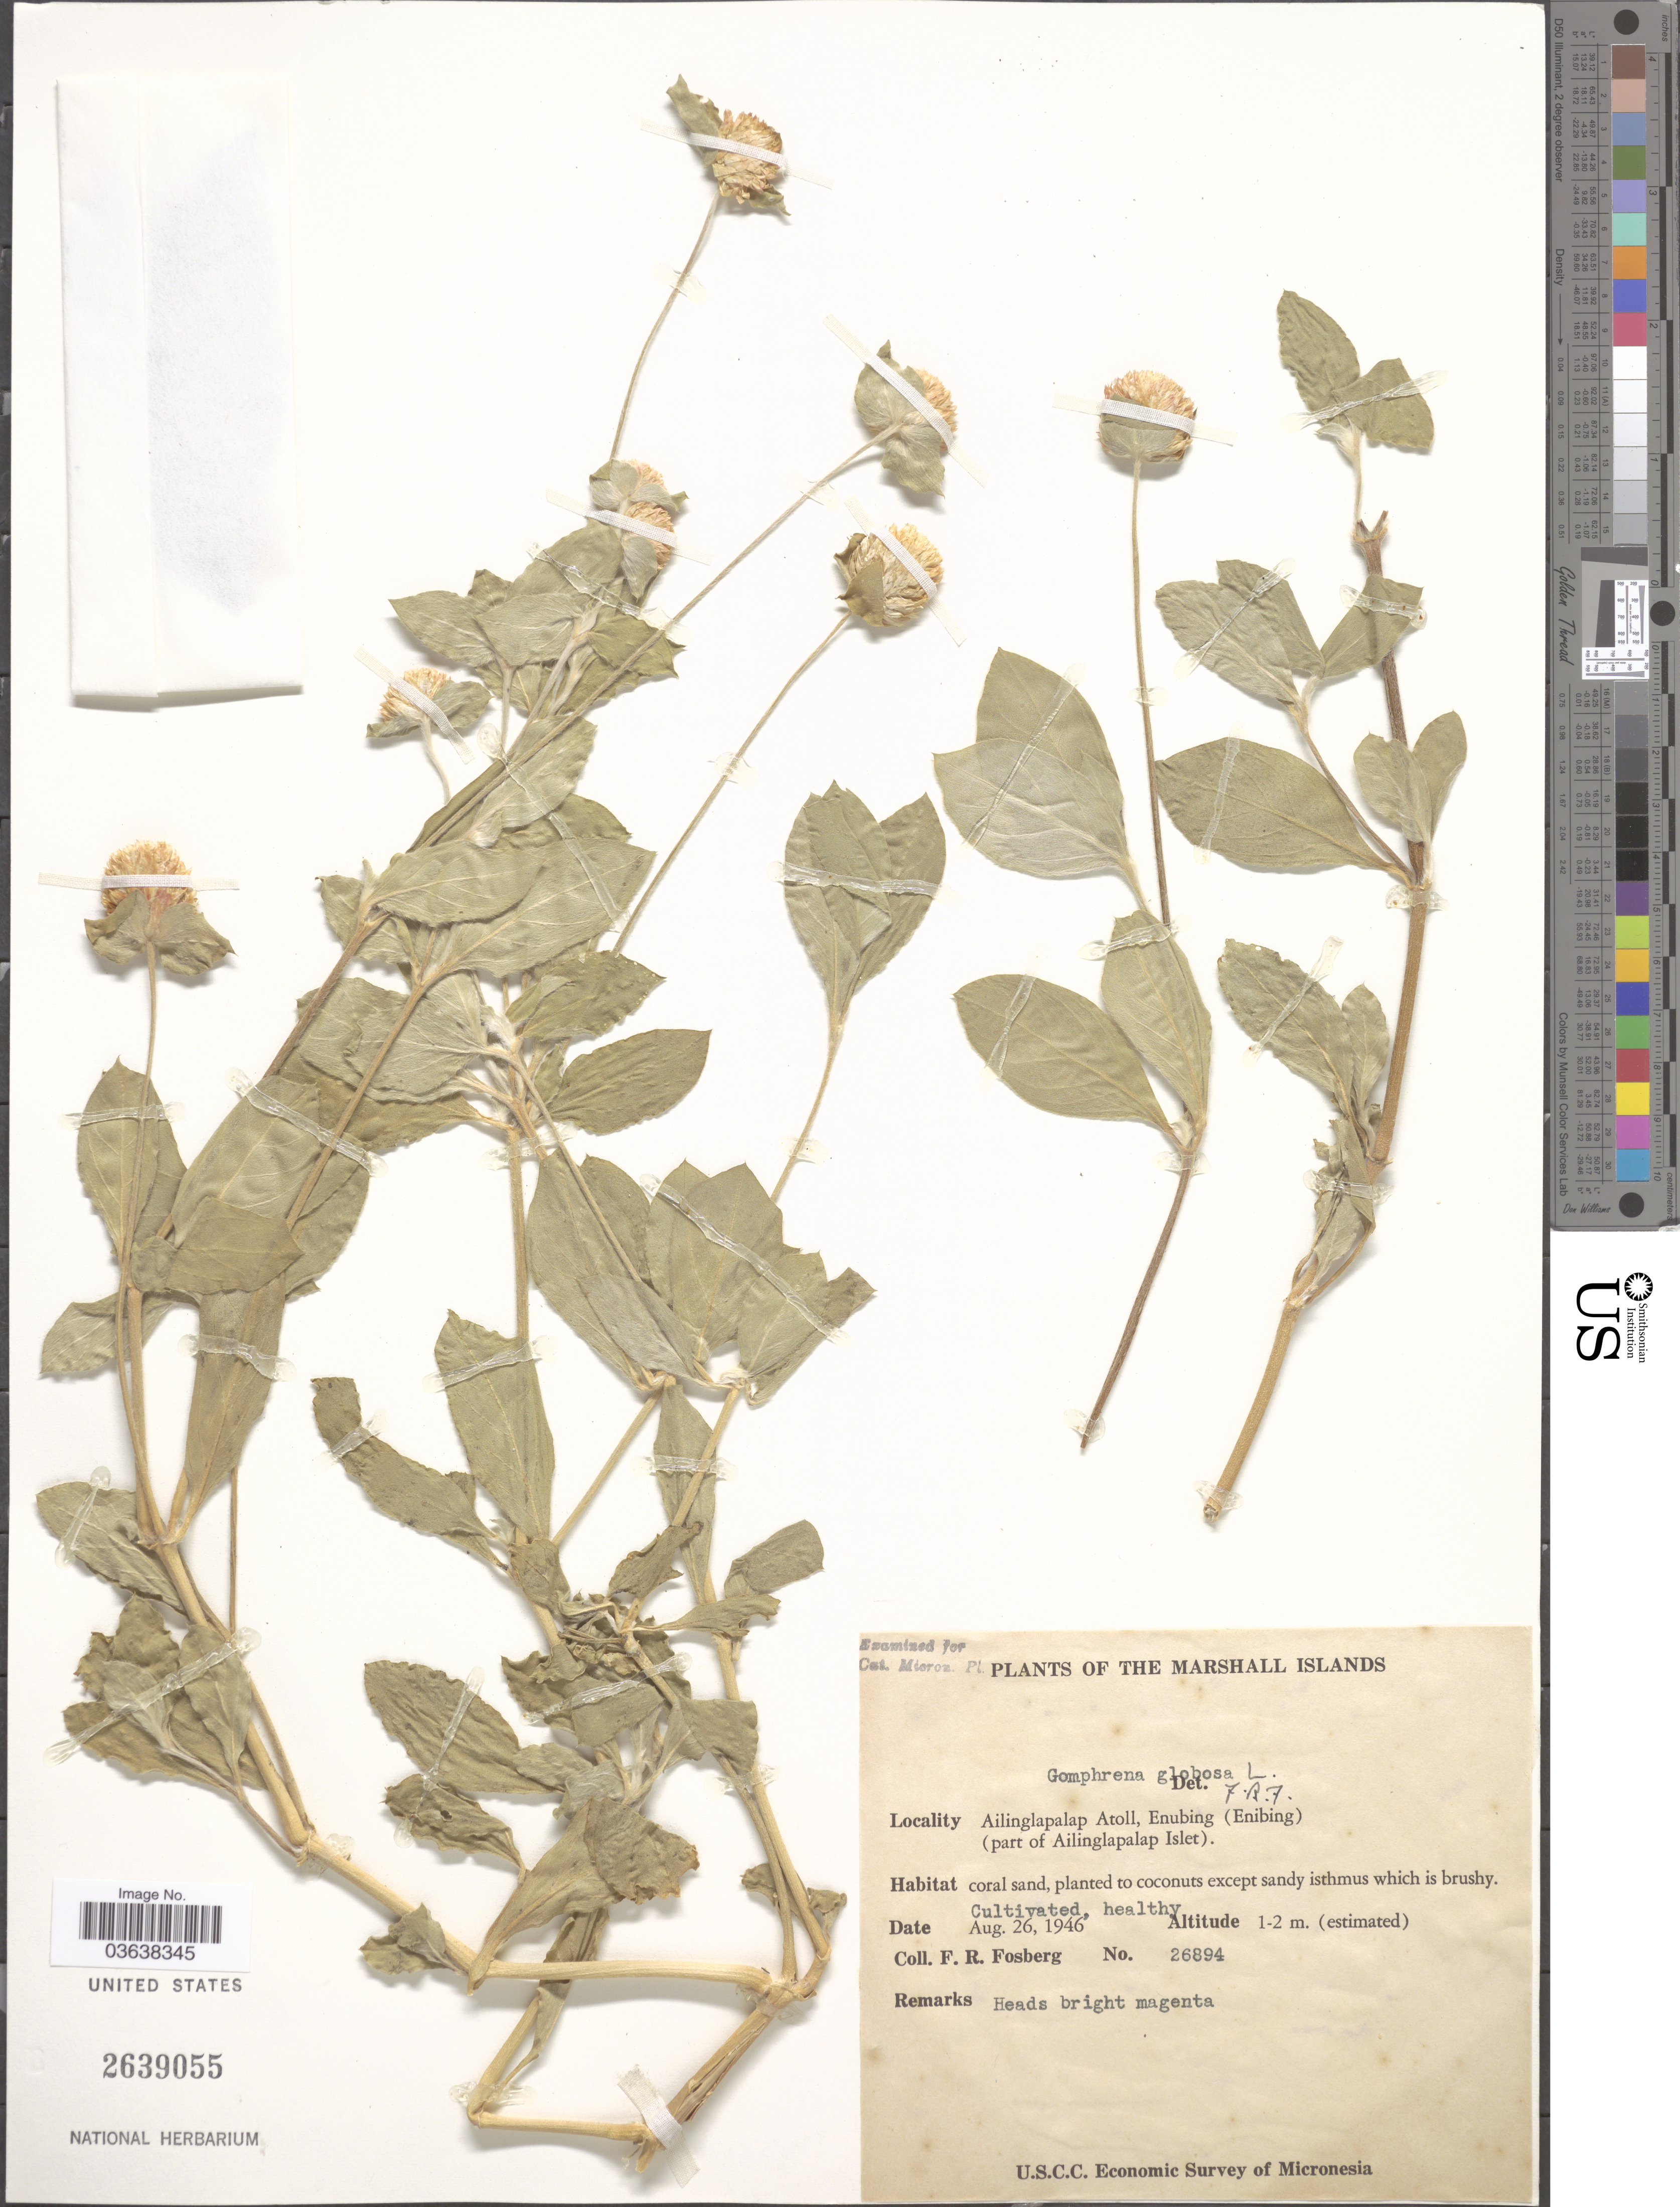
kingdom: Plantae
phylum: Tracheophyta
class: Magnoliopsida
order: Caryophyllales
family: Amaranthaceae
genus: Gomphrena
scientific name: Gomphrena globosa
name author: L.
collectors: F. R. Fosberg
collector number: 26894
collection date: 1946-08-26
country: Marshall Islands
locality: Ailinglapalap Atoll, Enubing (Enibing) (part of Ailinglapalap Islet).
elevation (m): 1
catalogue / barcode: US 2639055